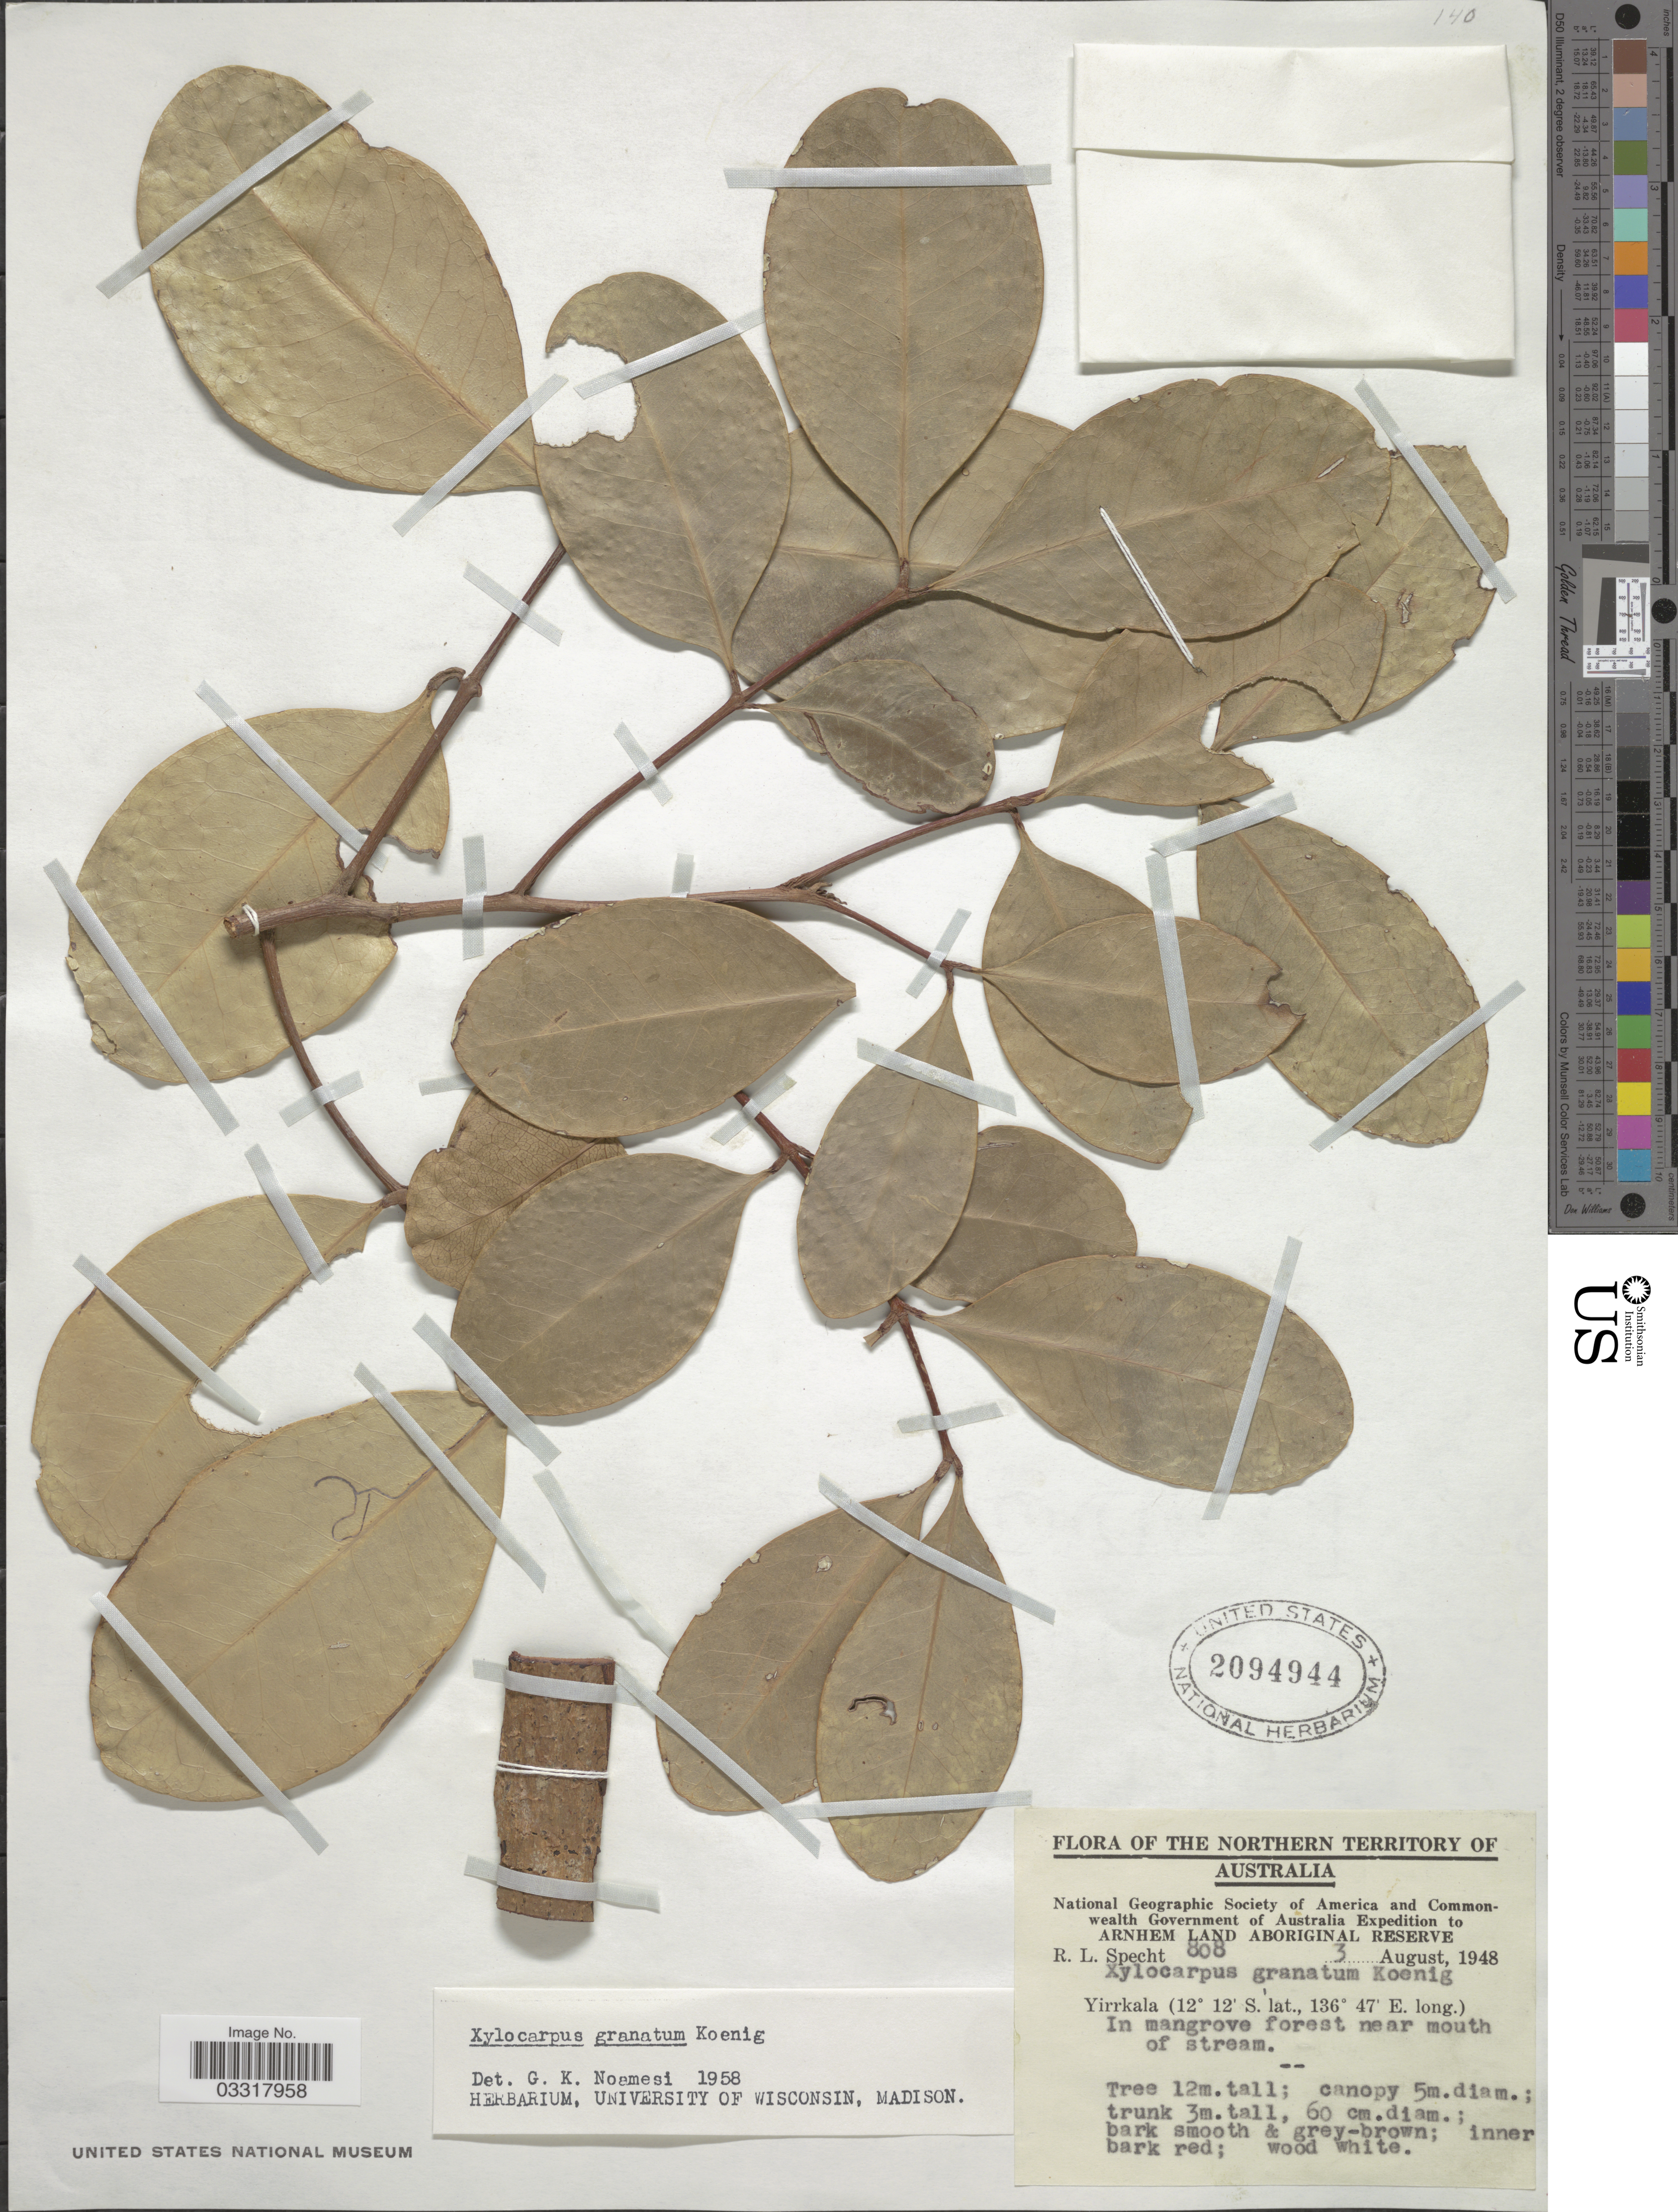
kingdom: Plantae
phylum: Tracheophyta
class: Magnoliopsida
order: Sapindales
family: Meliaceae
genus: Xylocarpus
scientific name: Xylocarpus granatum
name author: J. Koenig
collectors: R. L. Specht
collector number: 808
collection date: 1948-08-03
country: Australia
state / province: Northern Territory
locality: Arnhem Land Aboriginal Reserve. Yirrkala. In mangrove forest near mouth of stream.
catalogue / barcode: US 2094944